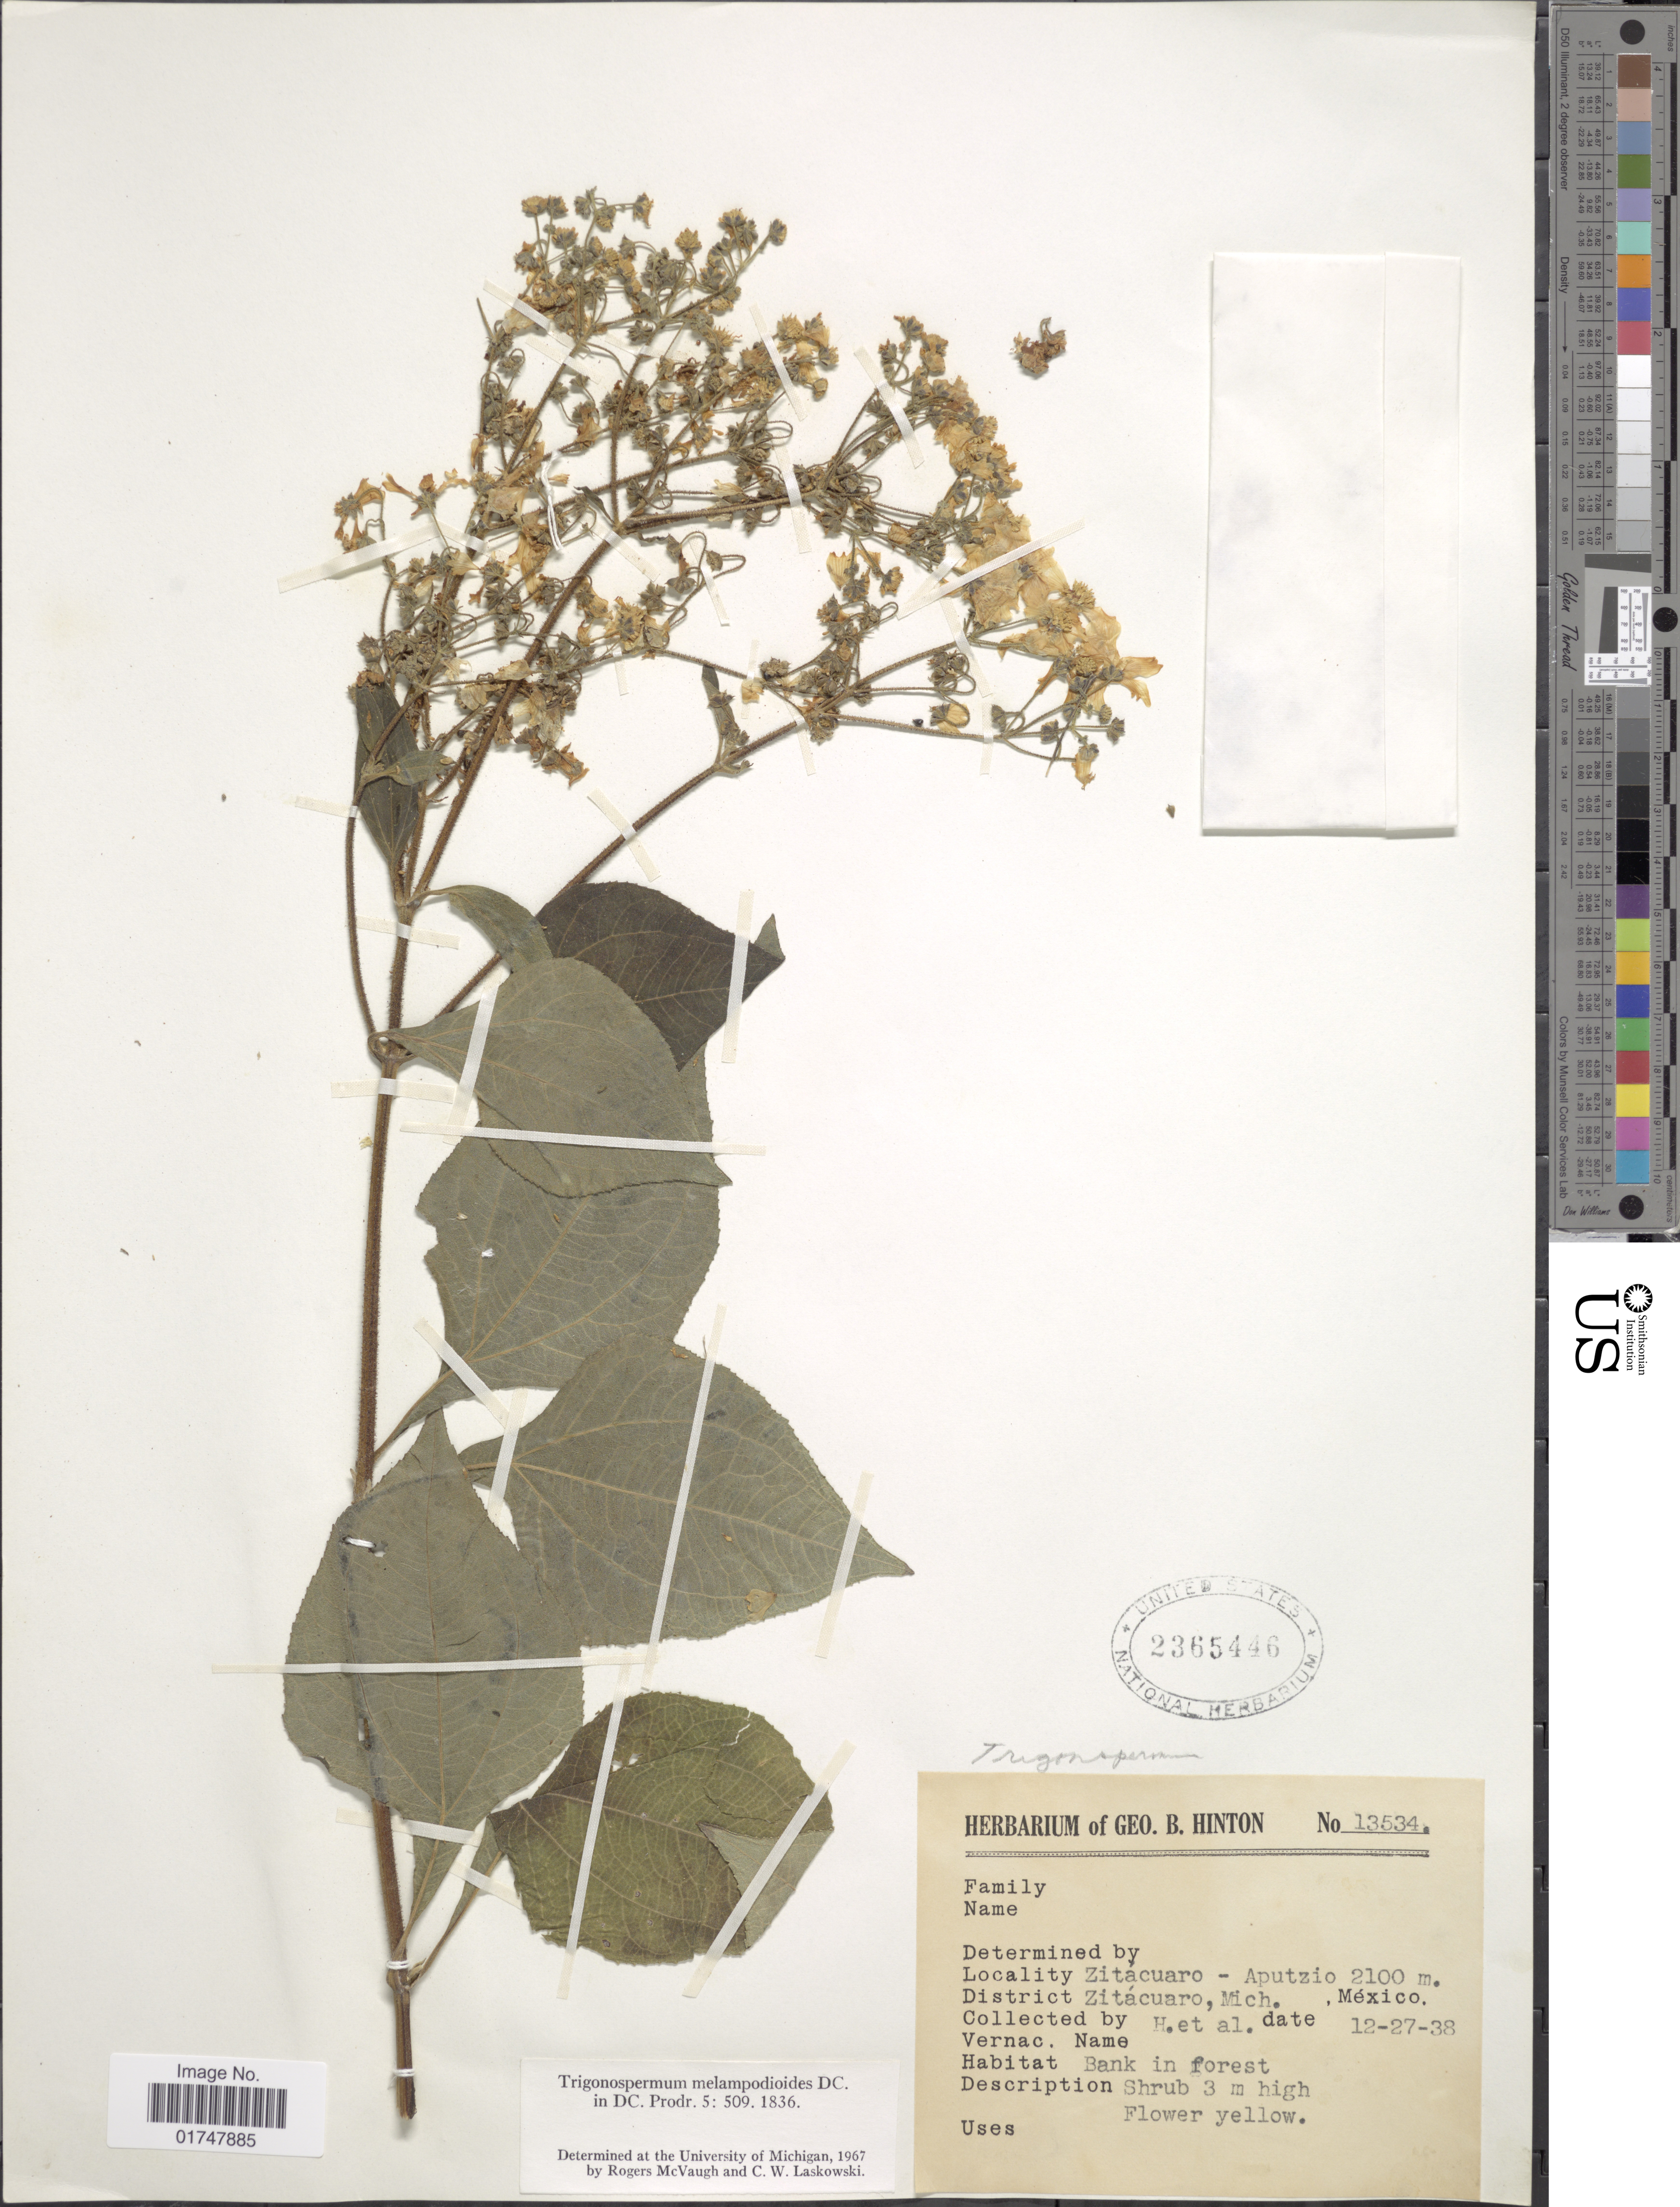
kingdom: Plantae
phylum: Tracheophyta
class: Magnoliopsida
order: Asterales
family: Asteraceae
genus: Trigonospermum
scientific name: Trigonospermum melampodioides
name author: DC.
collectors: G. B. Hinton & et al.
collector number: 13534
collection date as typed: Transcribed d/m/y: 27/12/38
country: Mexico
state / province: Michoacán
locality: Zitacuaro - Aputzio, Zitacuaro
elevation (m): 2100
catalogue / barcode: US 2365446